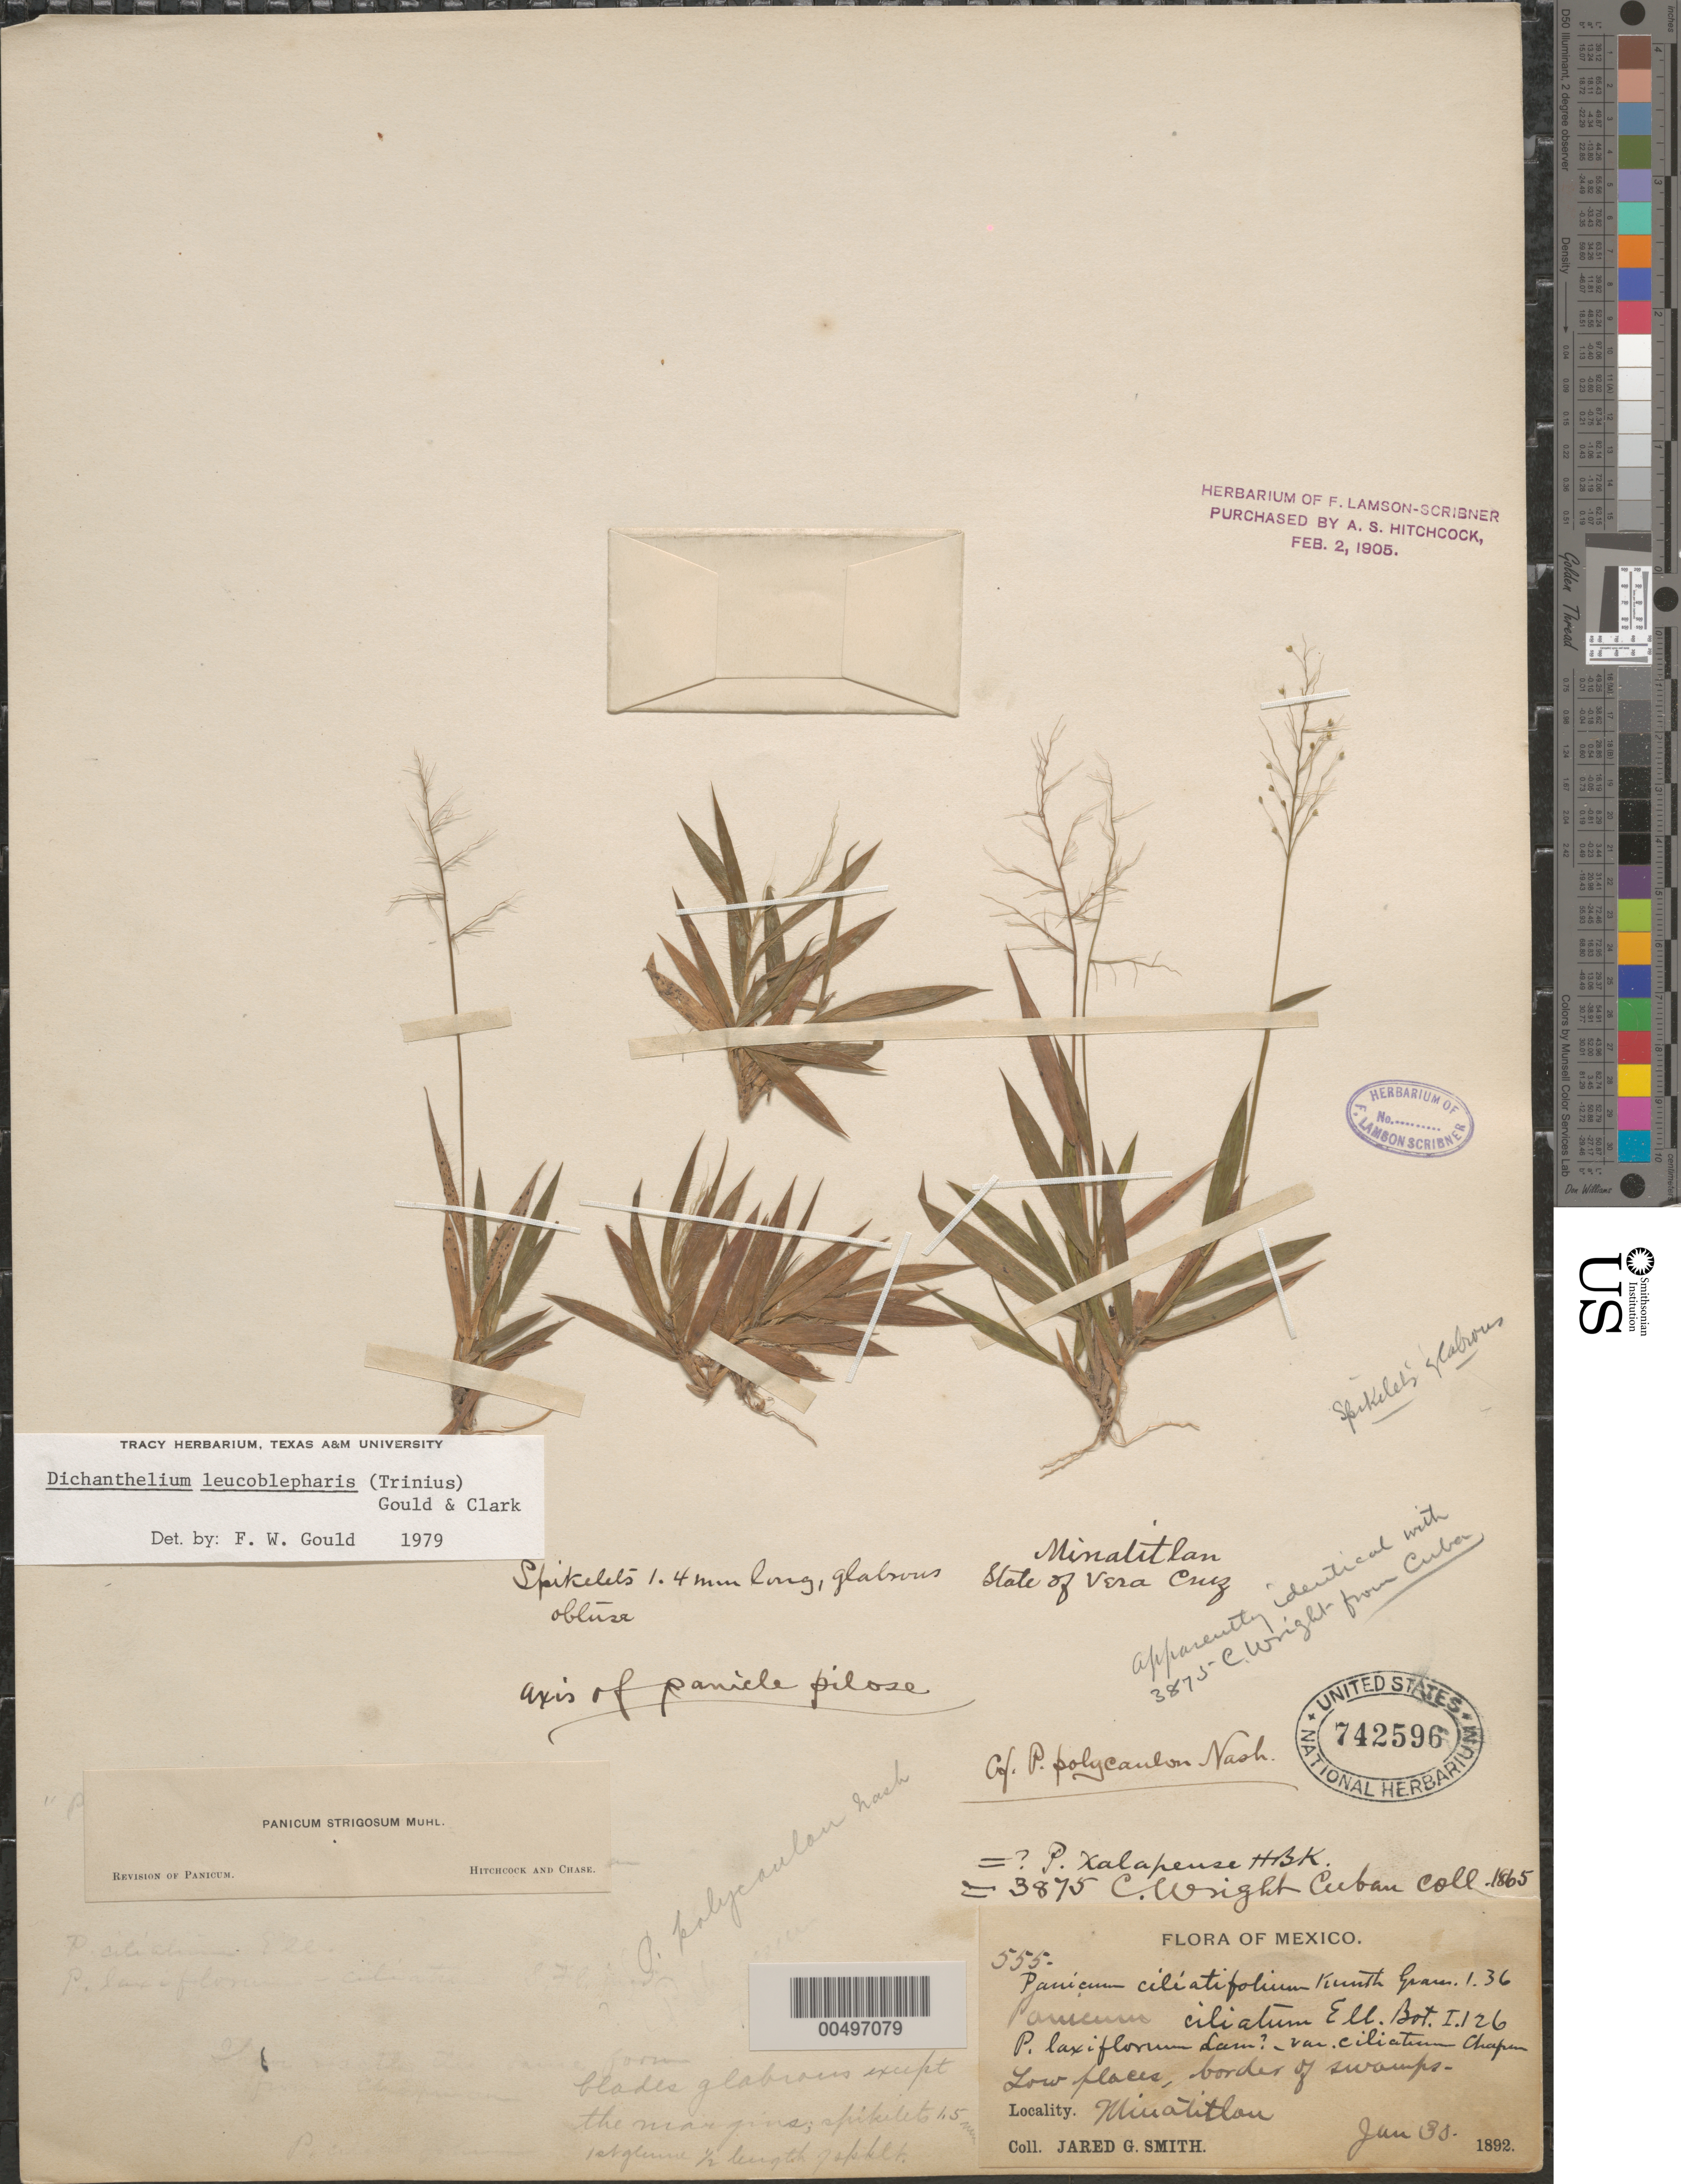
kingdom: Plantae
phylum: Tracheophyta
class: Liliopsida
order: Poales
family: Poaceae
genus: Dichanthelium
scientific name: Dichanthelium leucoblepharis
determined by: Gould, F. W.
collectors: J. G. Smith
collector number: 555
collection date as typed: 30 Jun 1892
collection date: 1892-06-30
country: Mexico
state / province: Veracruz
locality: Minatitlán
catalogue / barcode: US 742596